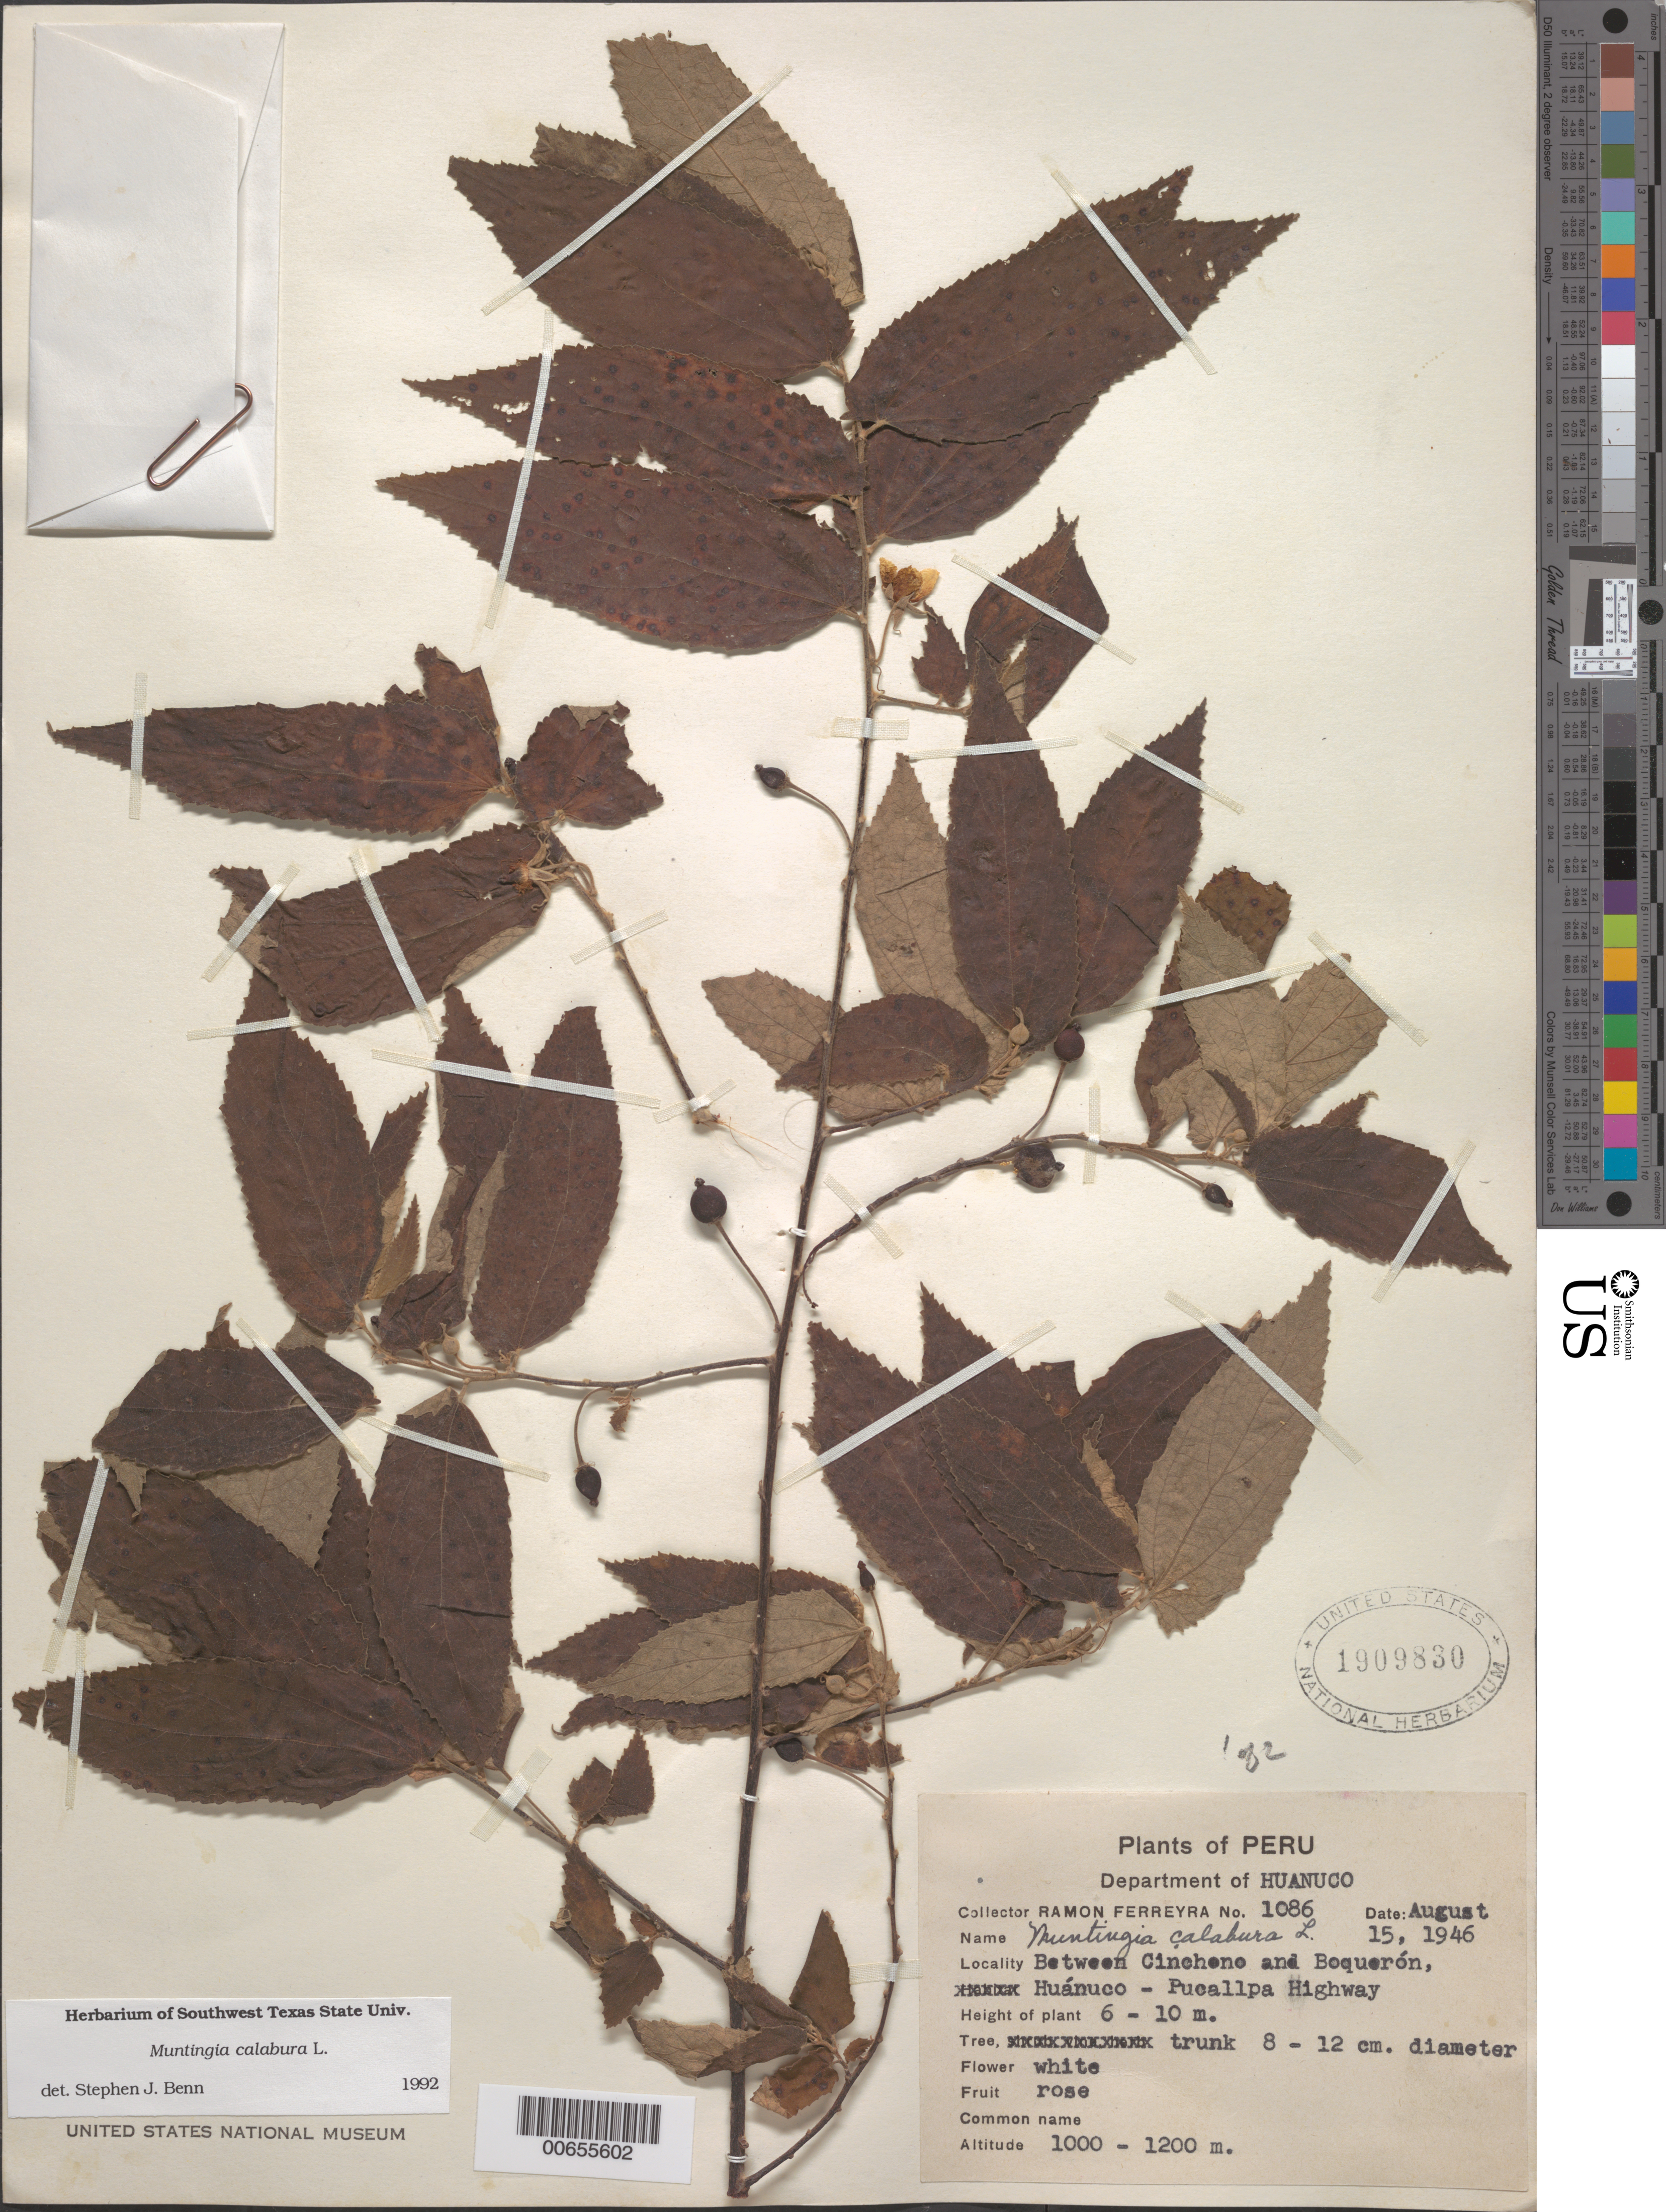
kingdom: Plantae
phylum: Tracheophyta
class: Magnoliopsida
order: Malvales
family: Muntingiaceae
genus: Muntingia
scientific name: Muntingia calabura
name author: L.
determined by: Benn, S. J.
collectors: R. A. Ferreyra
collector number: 1086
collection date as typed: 15 Aug 1946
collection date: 1946-08-15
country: Peru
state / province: Huánuco / Ucayali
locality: Coronel Portillo Prov. [?], between Cinchono and Boquerón, Huánuco-Pucallpa Highway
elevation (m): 1000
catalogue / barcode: US 1909830